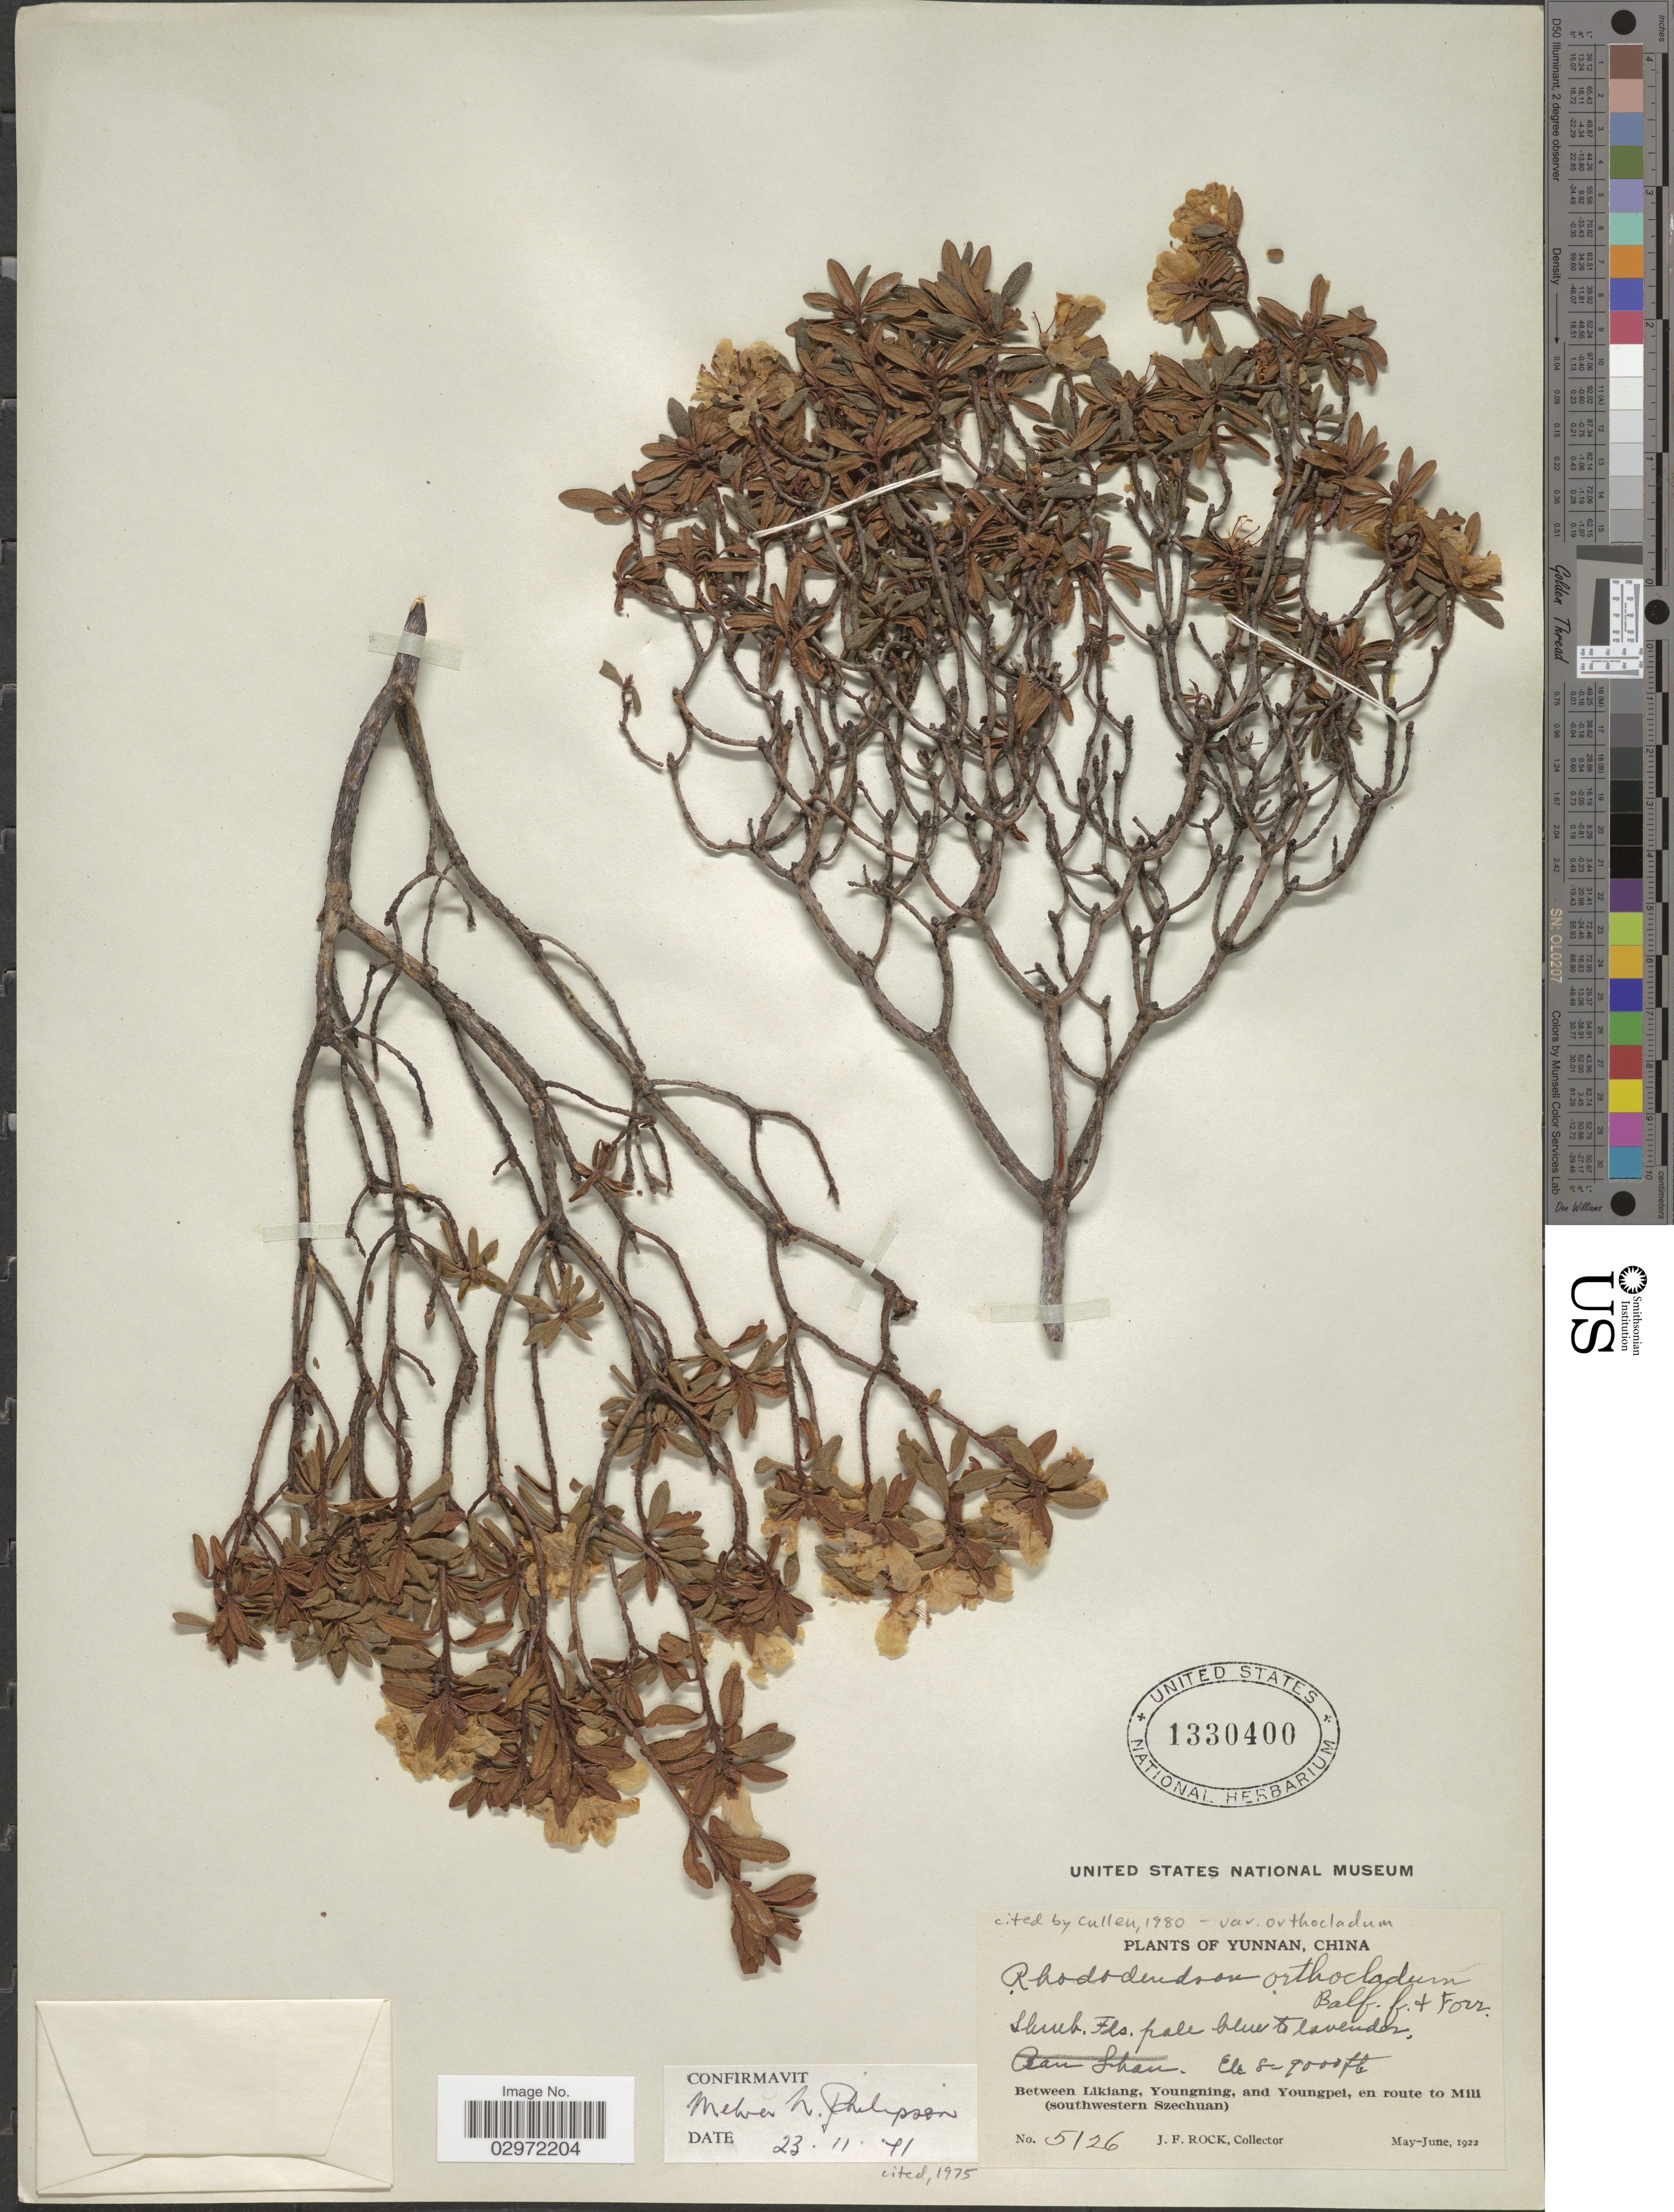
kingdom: Plantae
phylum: Tracheophyta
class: Magnoliopsida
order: Ericales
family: Ericaceae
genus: Rhododendron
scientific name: Rhododendron orthocladum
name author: Balf. f. & Forrest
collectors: J. Rock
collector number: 5126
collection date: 1922-05/1922-06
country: China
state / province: Yunnan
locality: Between Likiang, Youngning, and Youngpet, en route to Mili (southwestern Szechuan).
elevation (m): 2438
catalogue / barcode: US 1330400